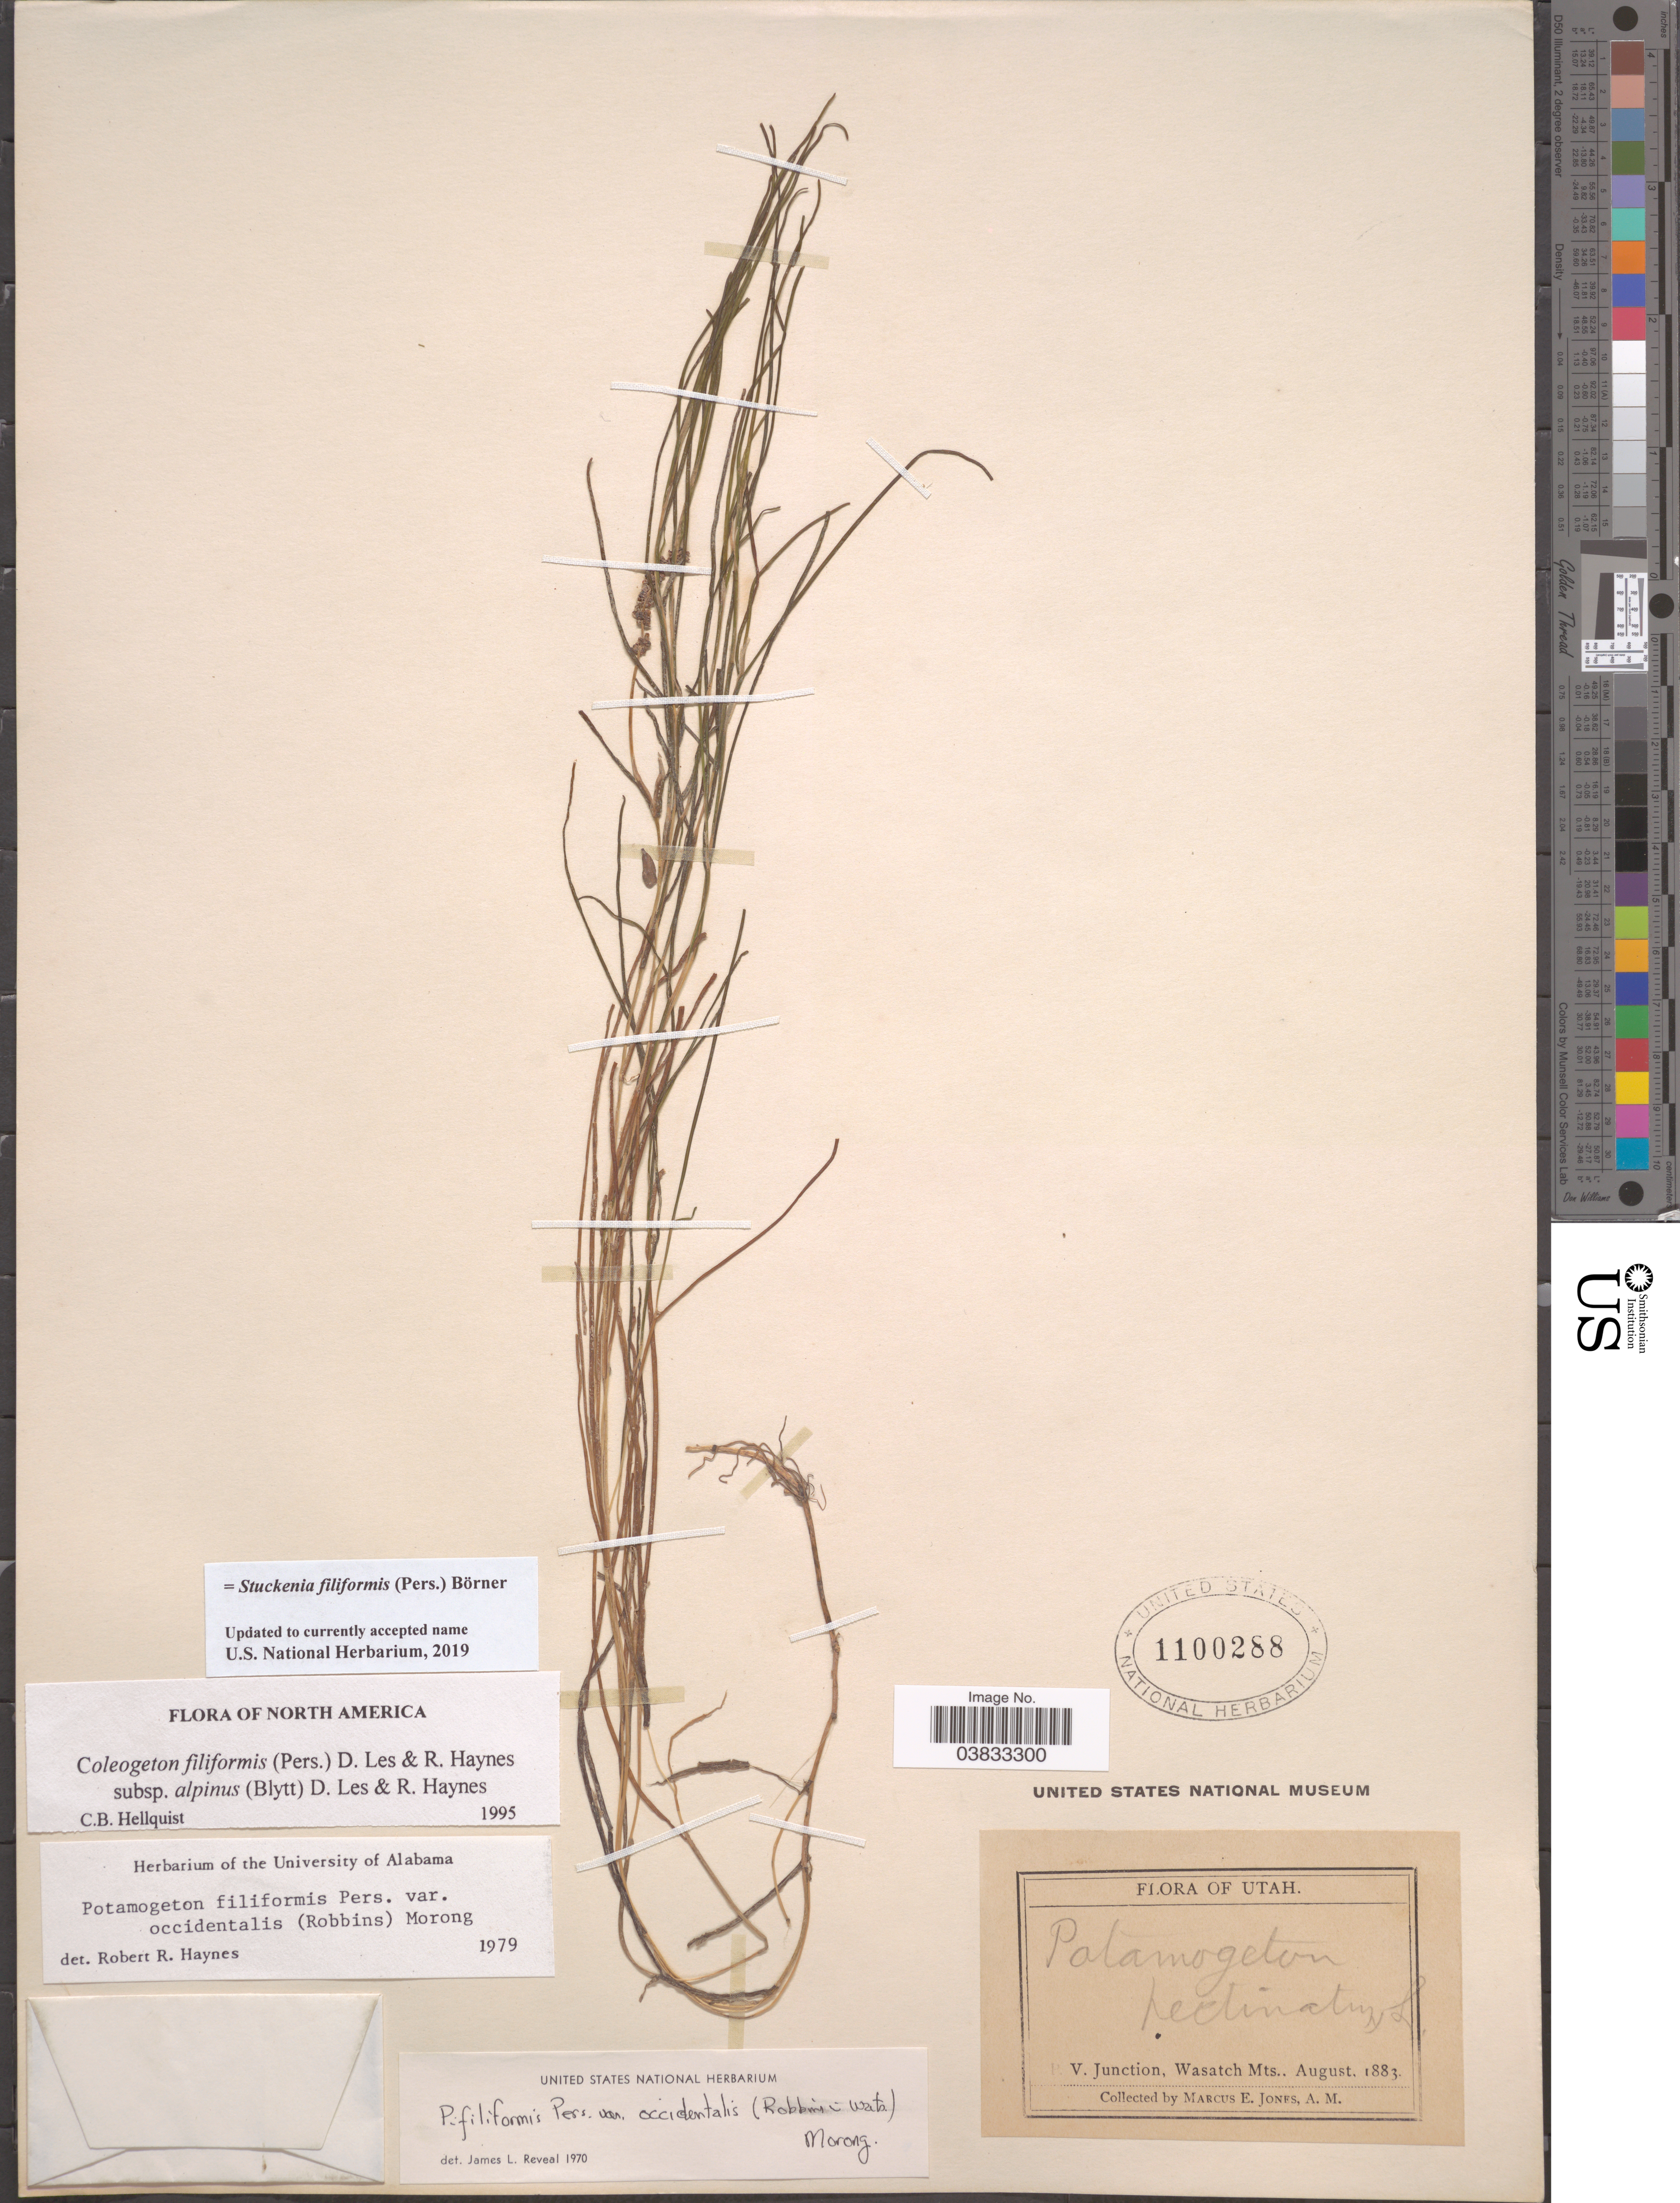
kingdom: Plantae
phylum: Tracheophyta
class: Liliopsida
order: Alismatales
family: Potamogetonaceae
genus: Stuckenia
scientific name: Stuckenia filiformis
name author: (Pers.) Börner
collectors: M. E. Jones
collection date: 1883-08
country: United States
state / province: Utah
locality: V. Junction, Wasatch Mts.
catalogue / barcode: US 1100288